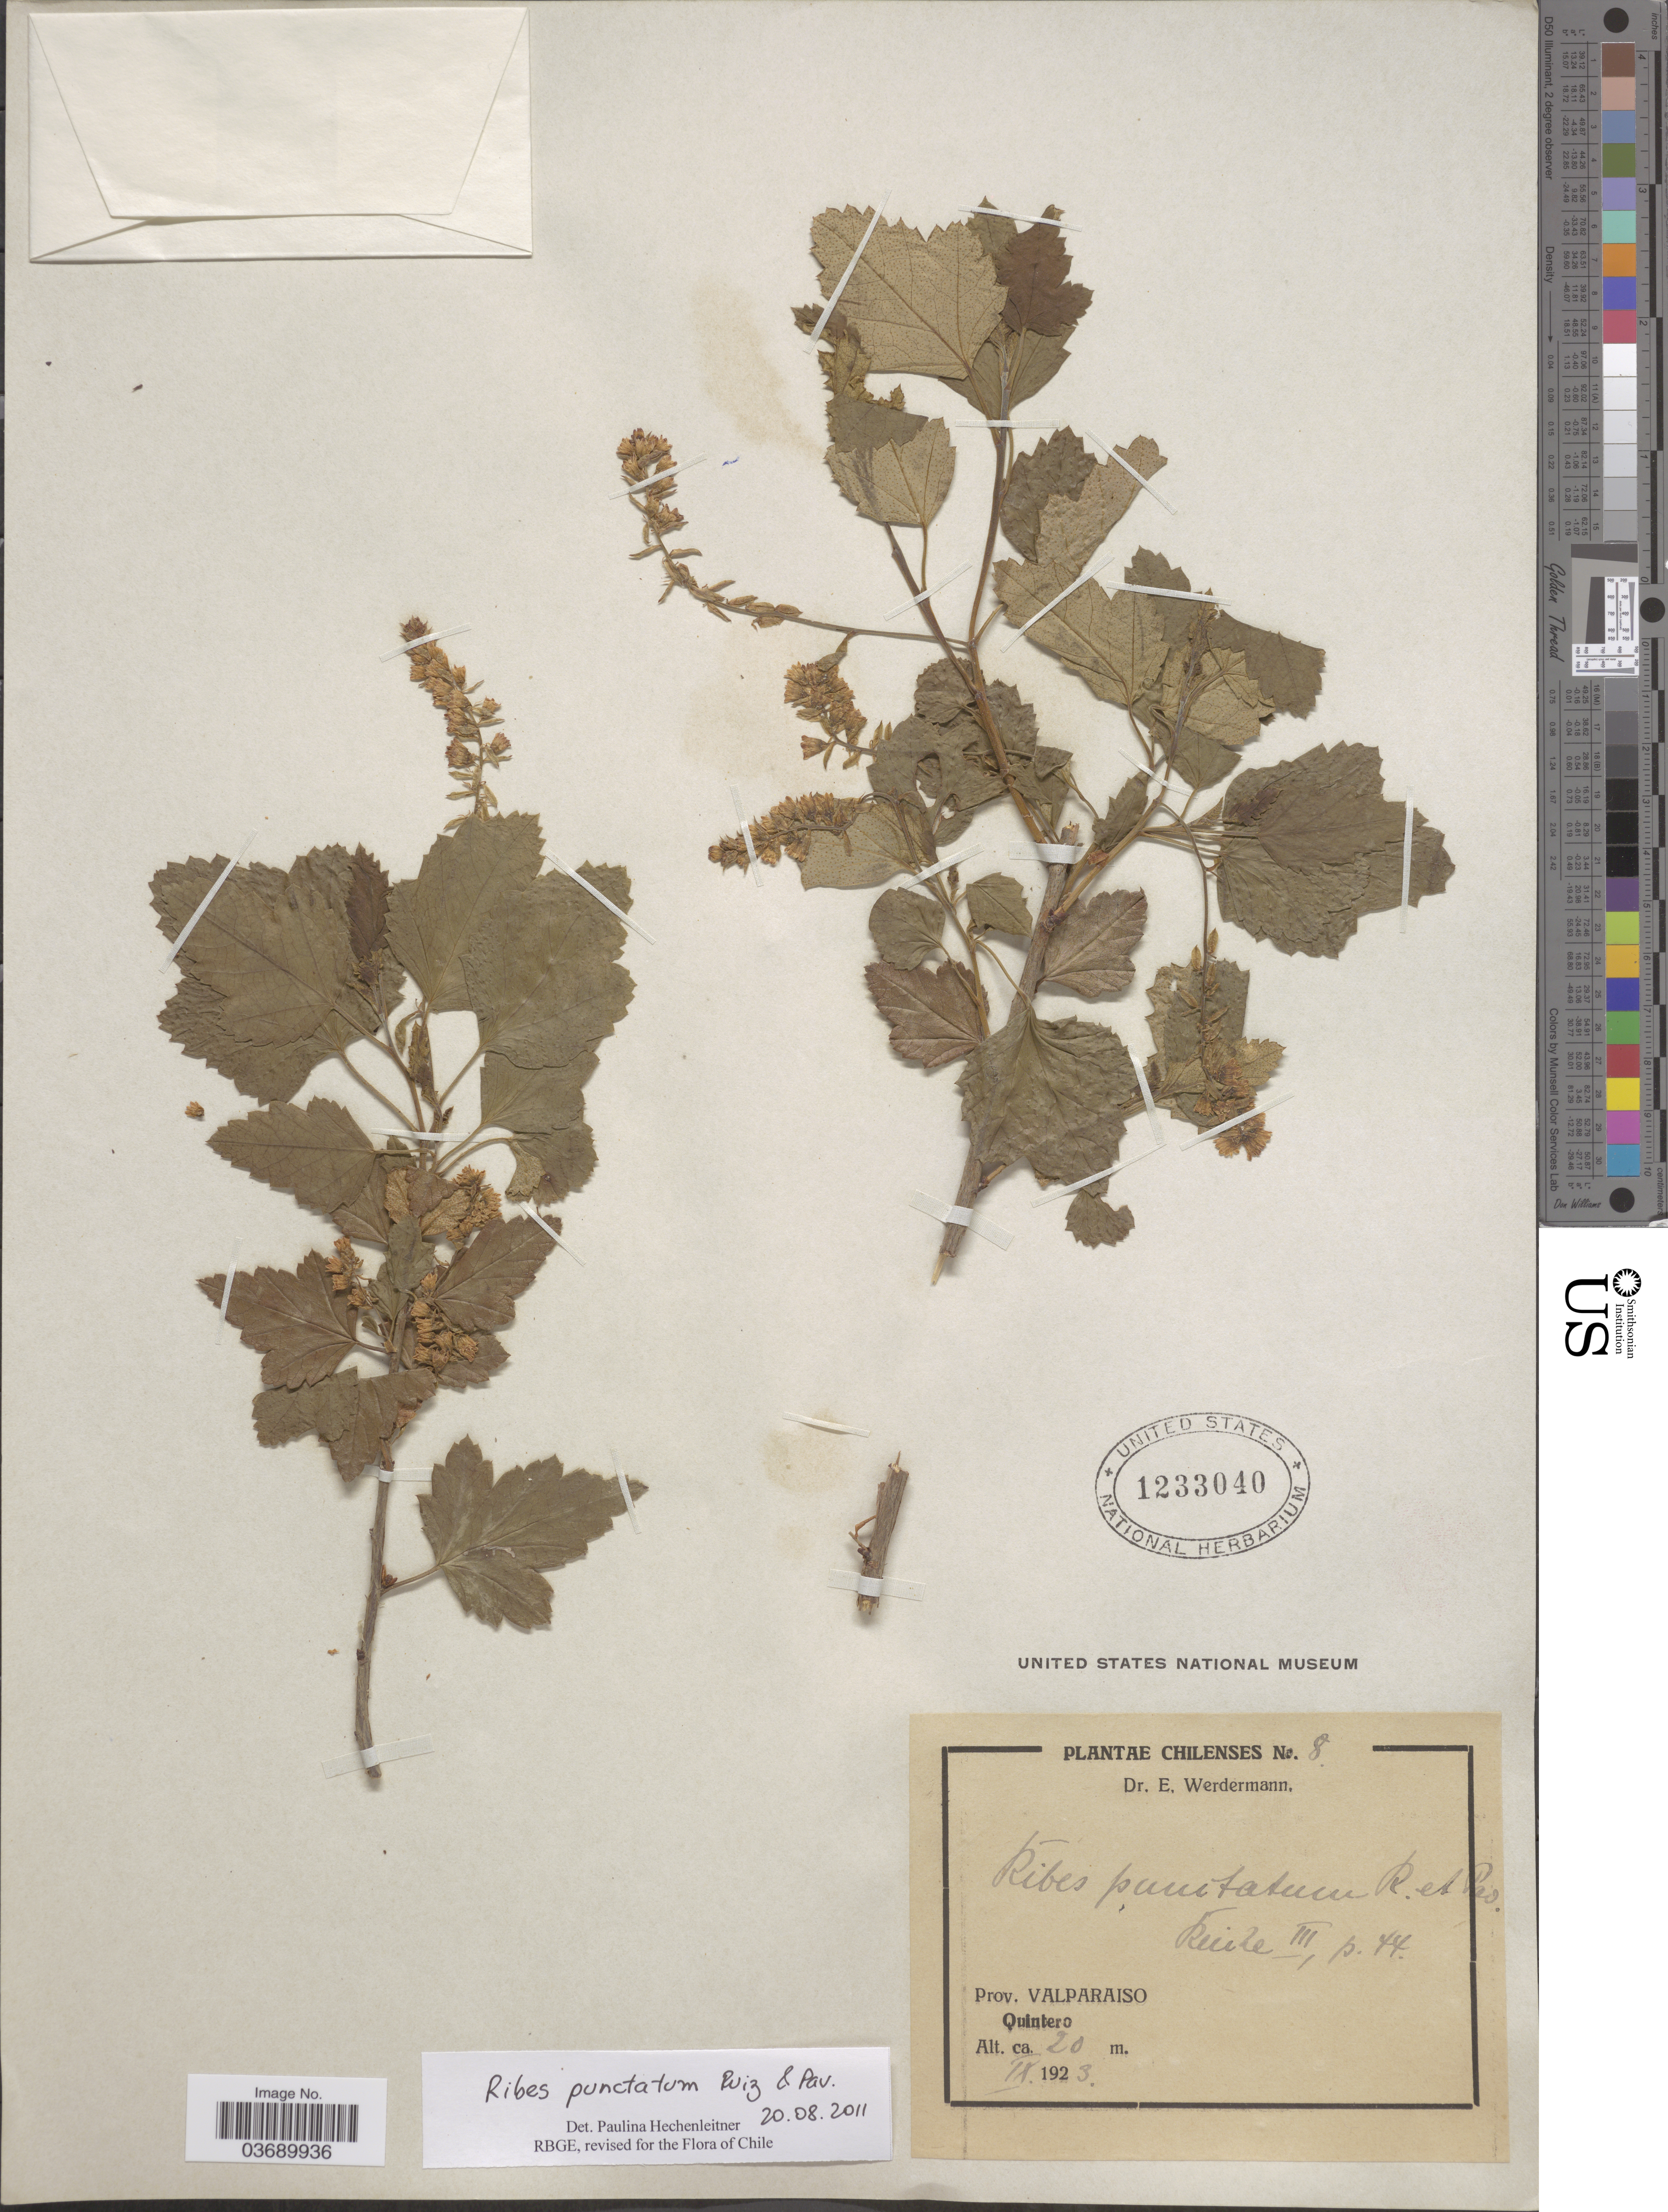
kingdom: Plantae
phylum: Tracheophyta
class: Magnoliopsida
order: Saxifragales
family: Grossulariaceae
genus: Ribes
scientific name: Ribes punctatum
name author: Ruiz & Pav.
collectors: E. Werdermann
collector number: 8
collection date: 1923-09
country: Chile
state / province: Valparaíso (V)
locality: Quintero.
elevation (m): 20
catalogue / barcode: US 1233040